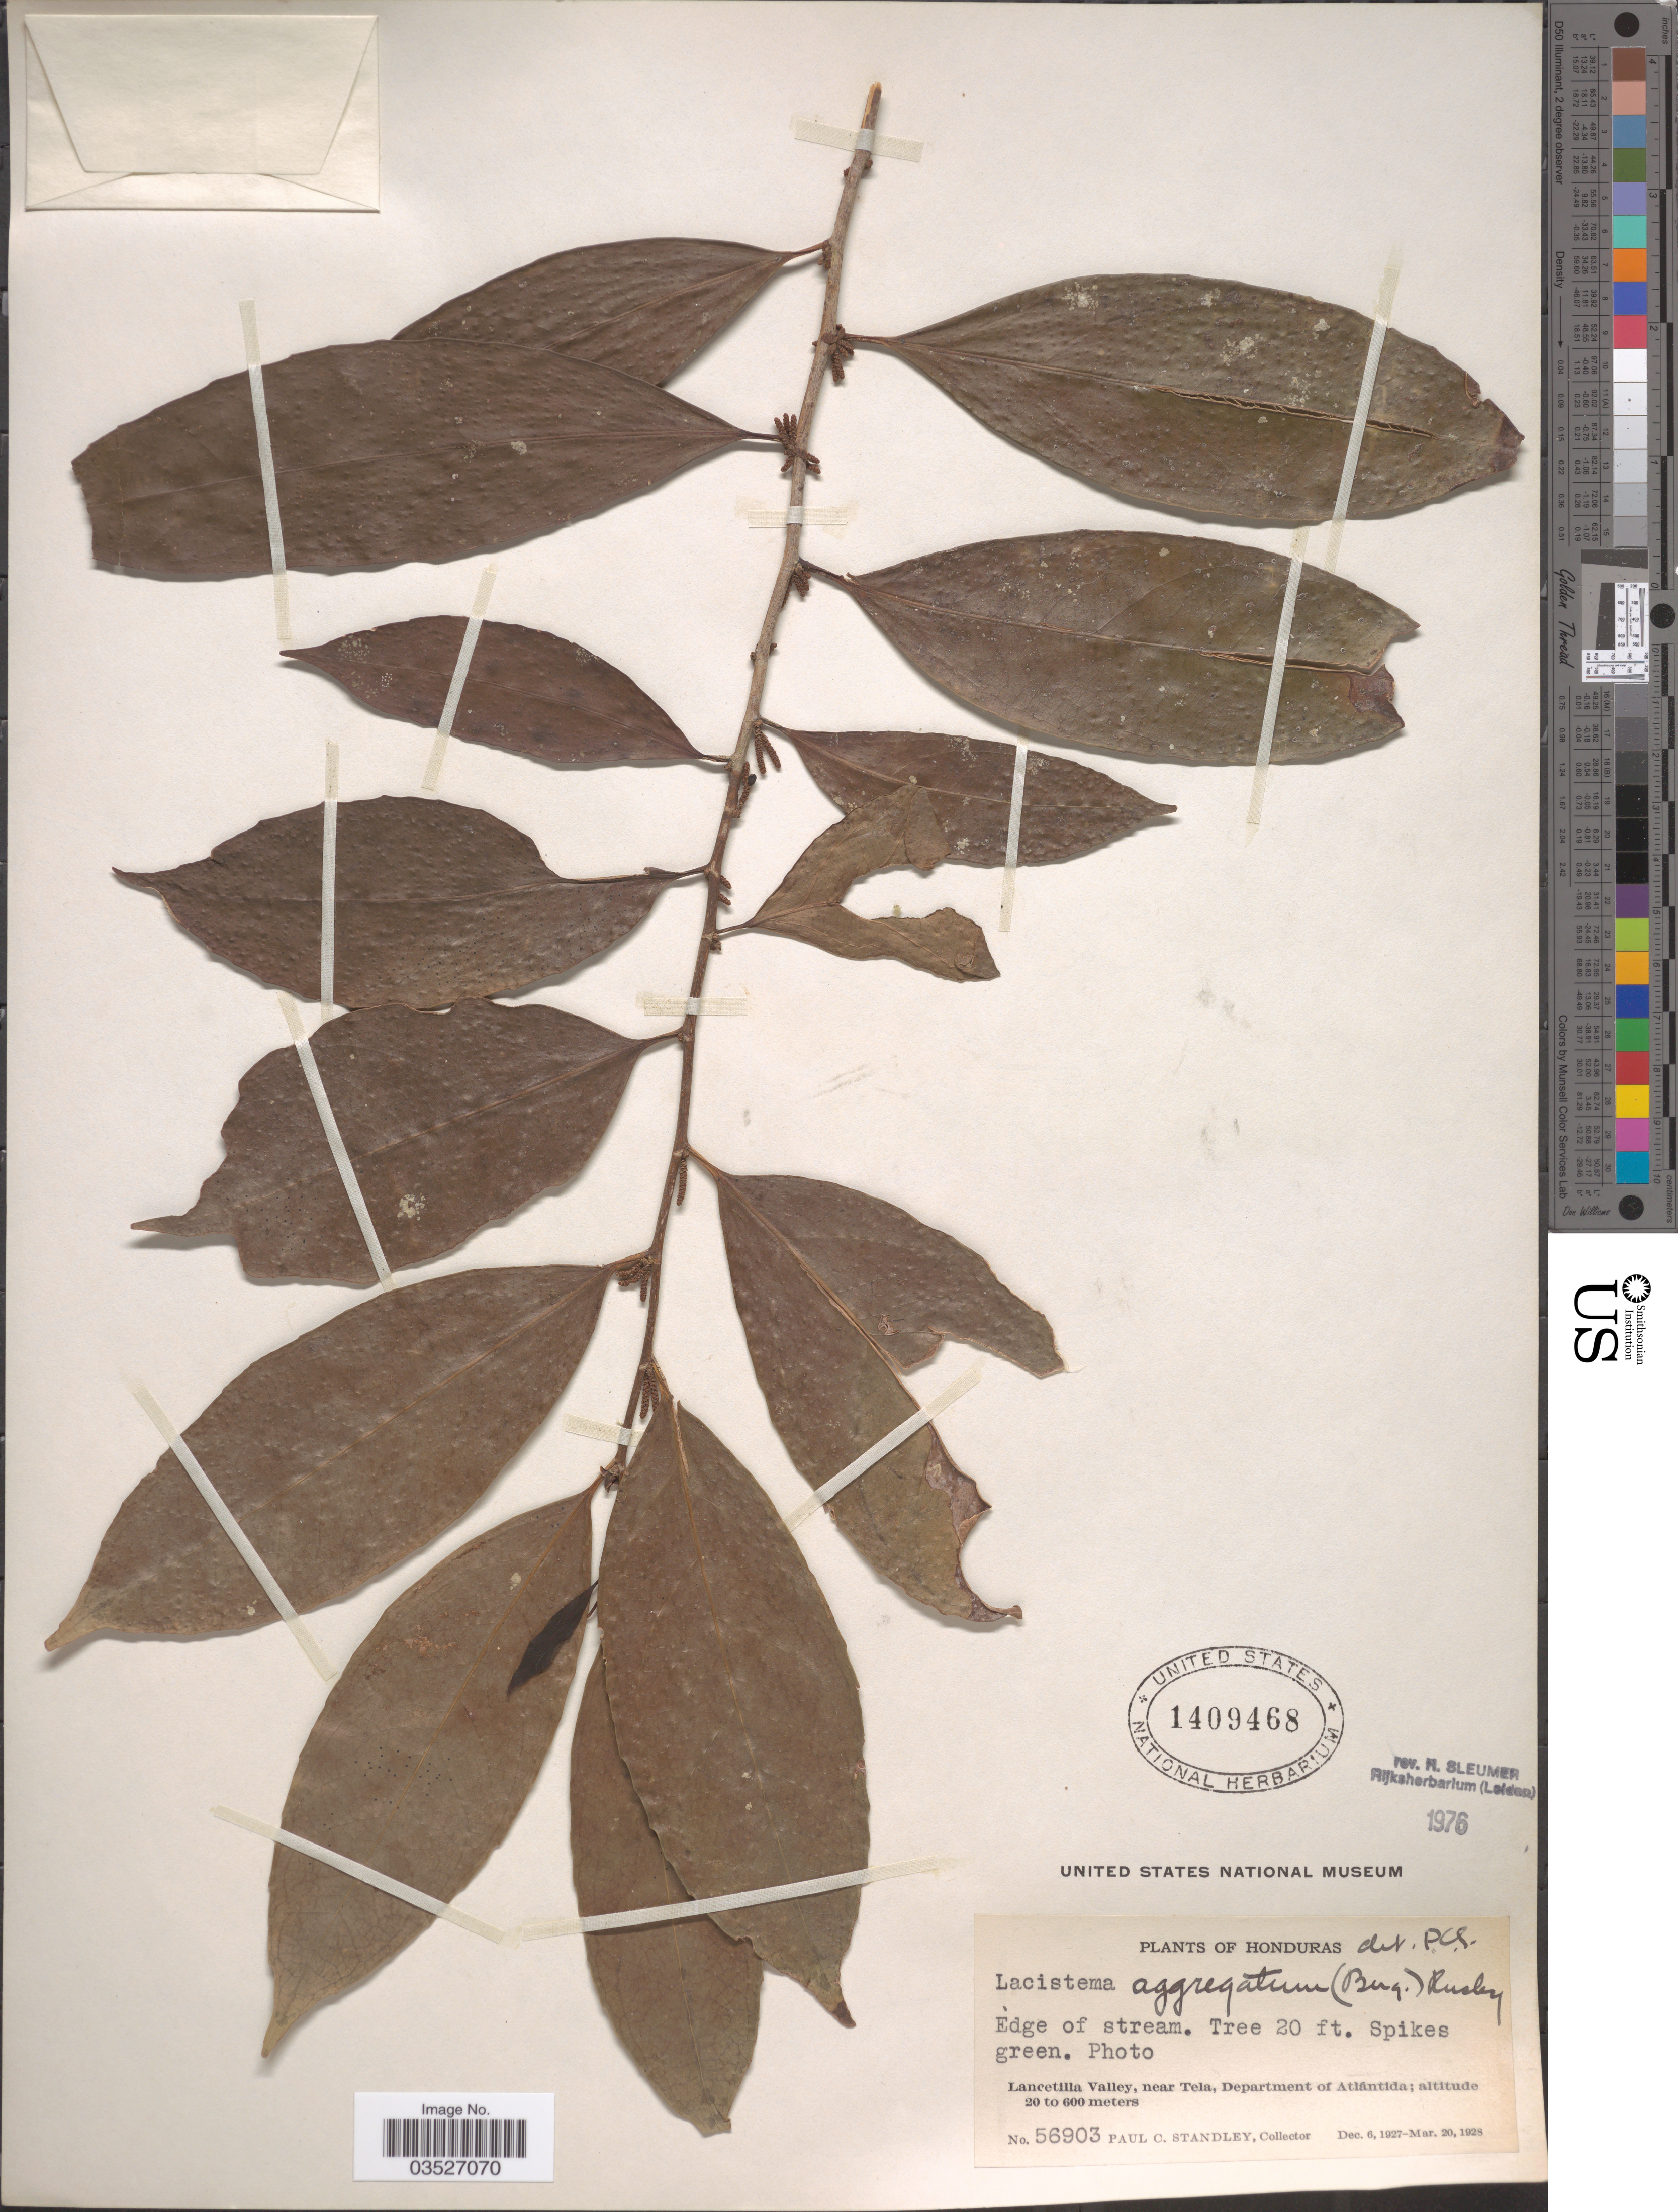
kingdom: Plantae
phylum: Tracheophyta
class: Magnoliopsida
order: Malpighiales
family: Lacistemataceae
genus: Lacistema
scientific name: Lacistema aggregatum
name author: (P.J. Bergius) Rusby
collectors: P. C. Standley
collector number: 56903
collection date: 1927-12-06/1928-03-20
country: Honduras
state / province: Atlántida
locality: Lancetilla Valley, near Tela, Department of Atlántida.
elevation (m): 20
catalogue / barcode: US 1409468